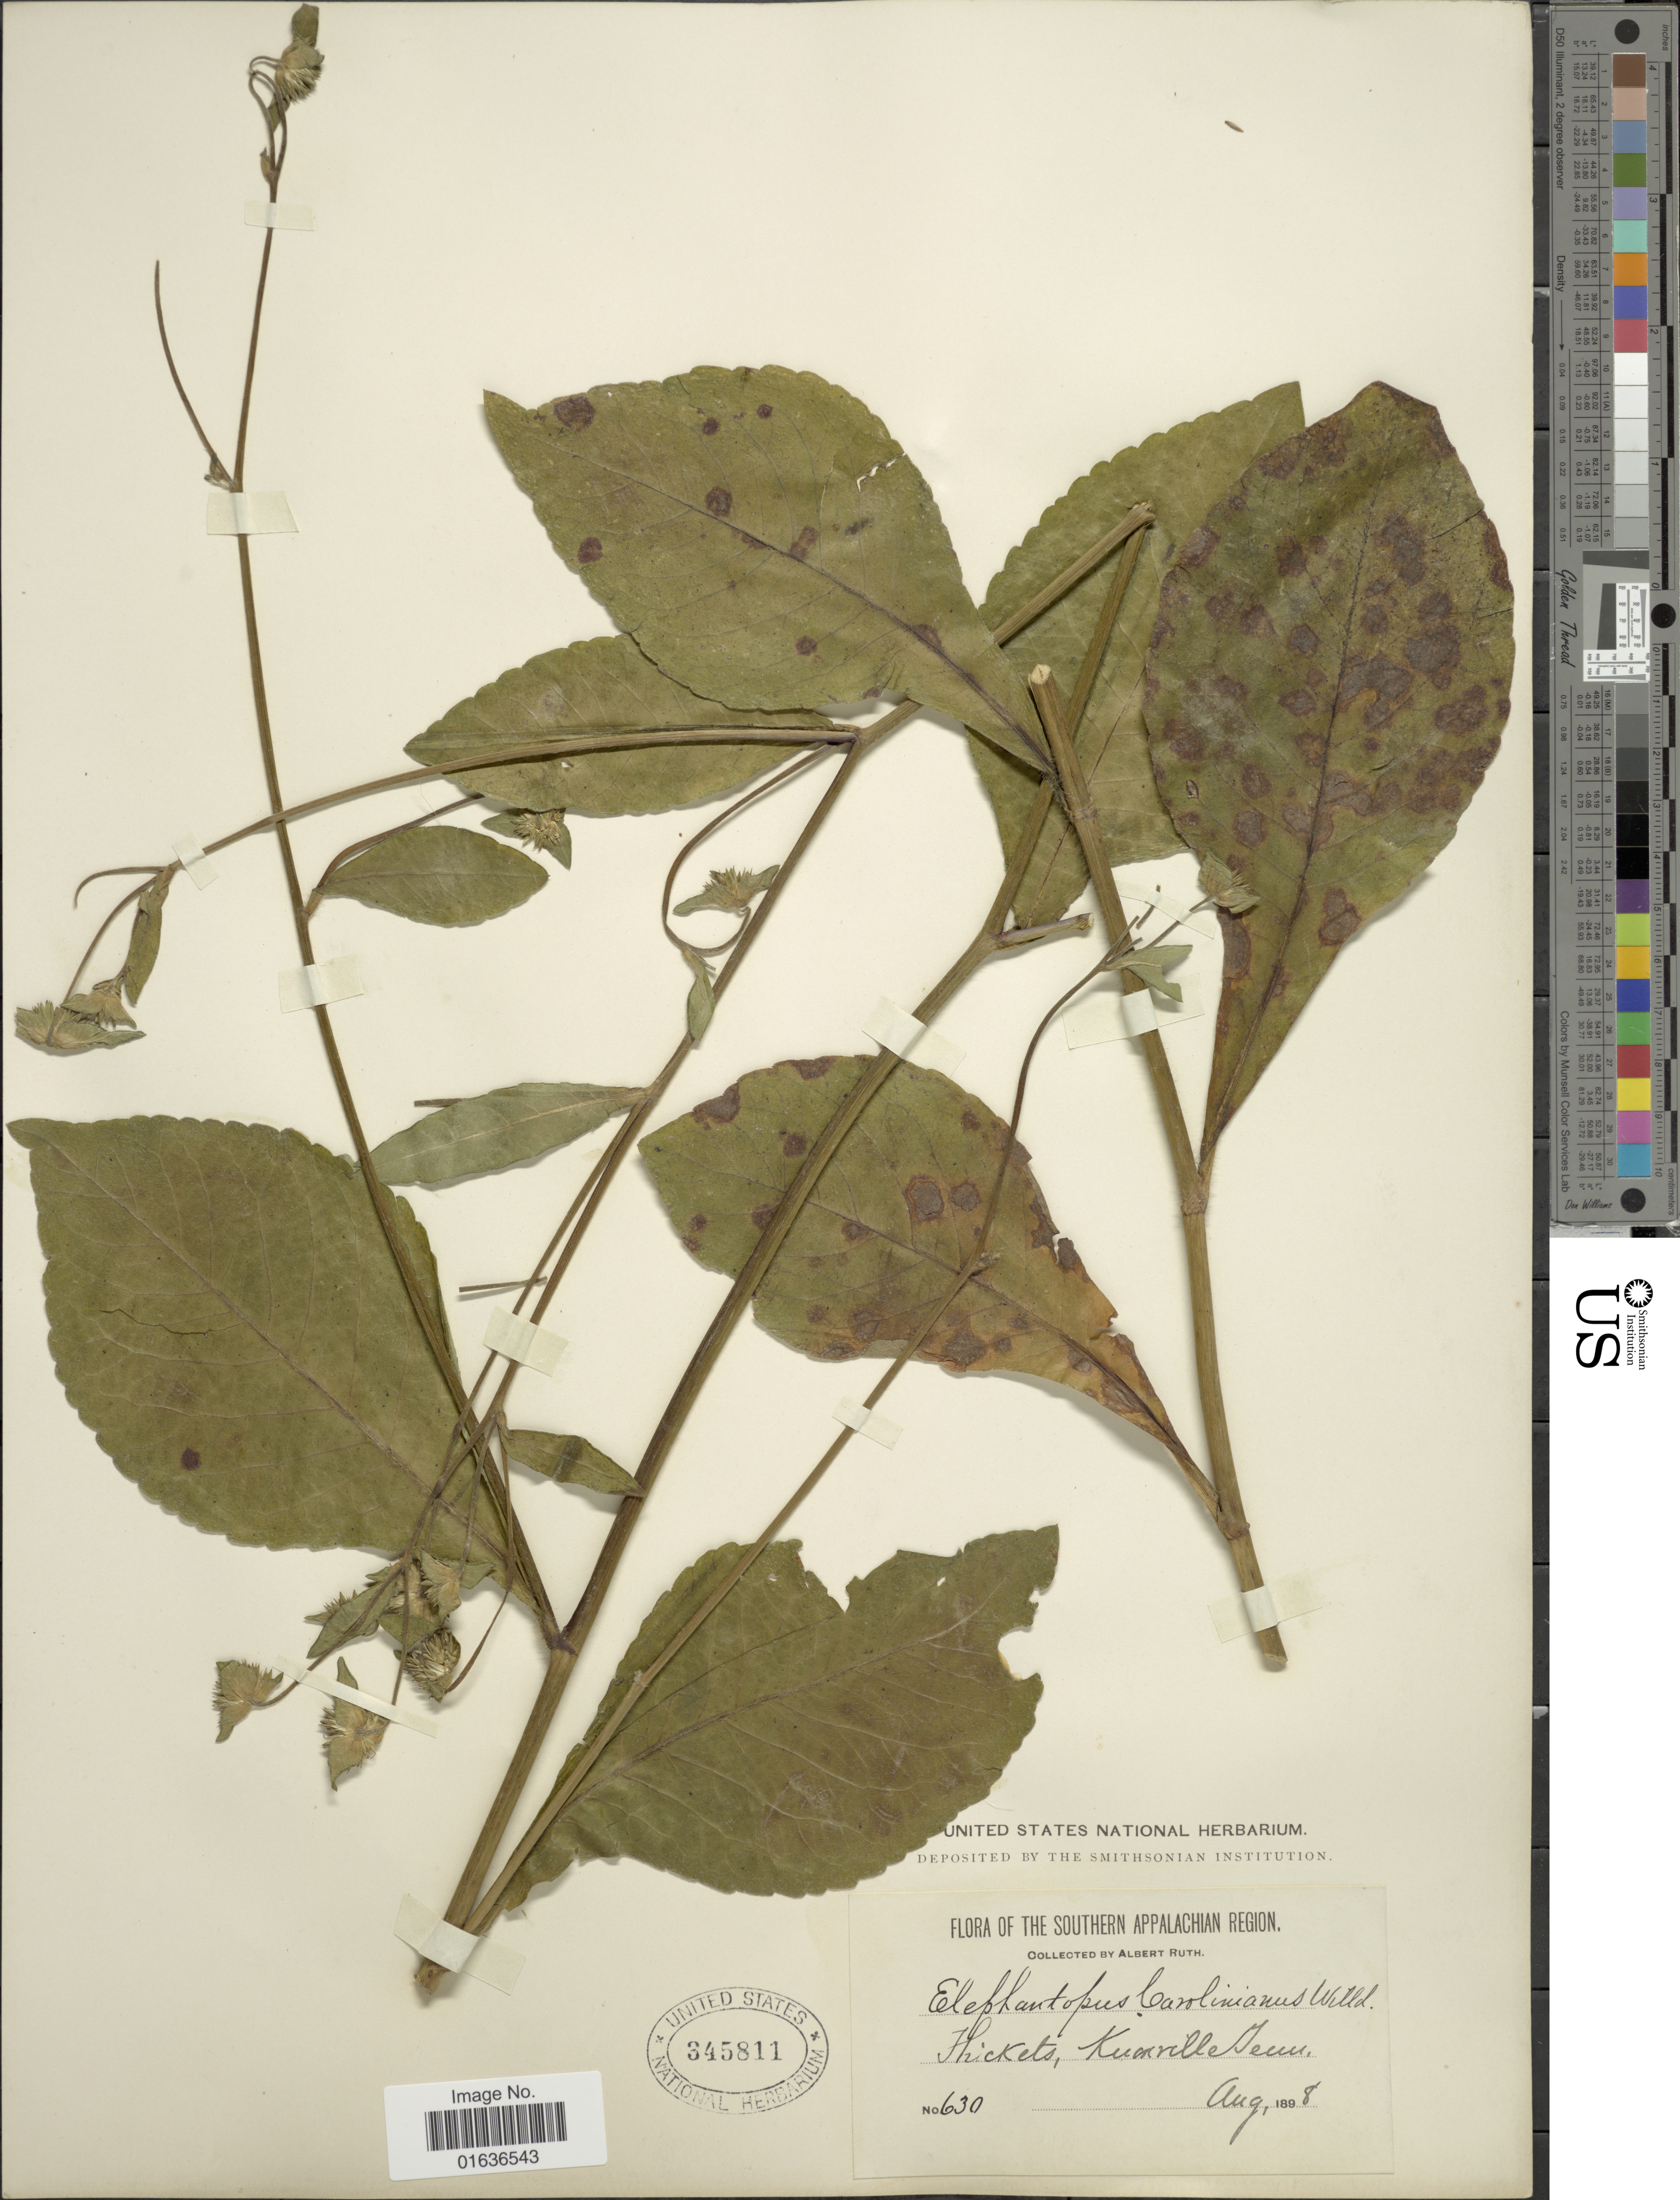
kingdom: Plantae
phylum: Tracheophyta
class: Magnoliopsida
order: Asterales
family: Asteraceae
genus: Elephantopus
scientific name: Elephantopus carolinianus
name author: Raeusch.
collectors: A. Ruth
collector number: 630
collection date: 1898-08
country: United States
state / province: Tennessee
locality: The Southern Appalachian Region, Thickets, Knoxville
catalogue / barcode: US 345811